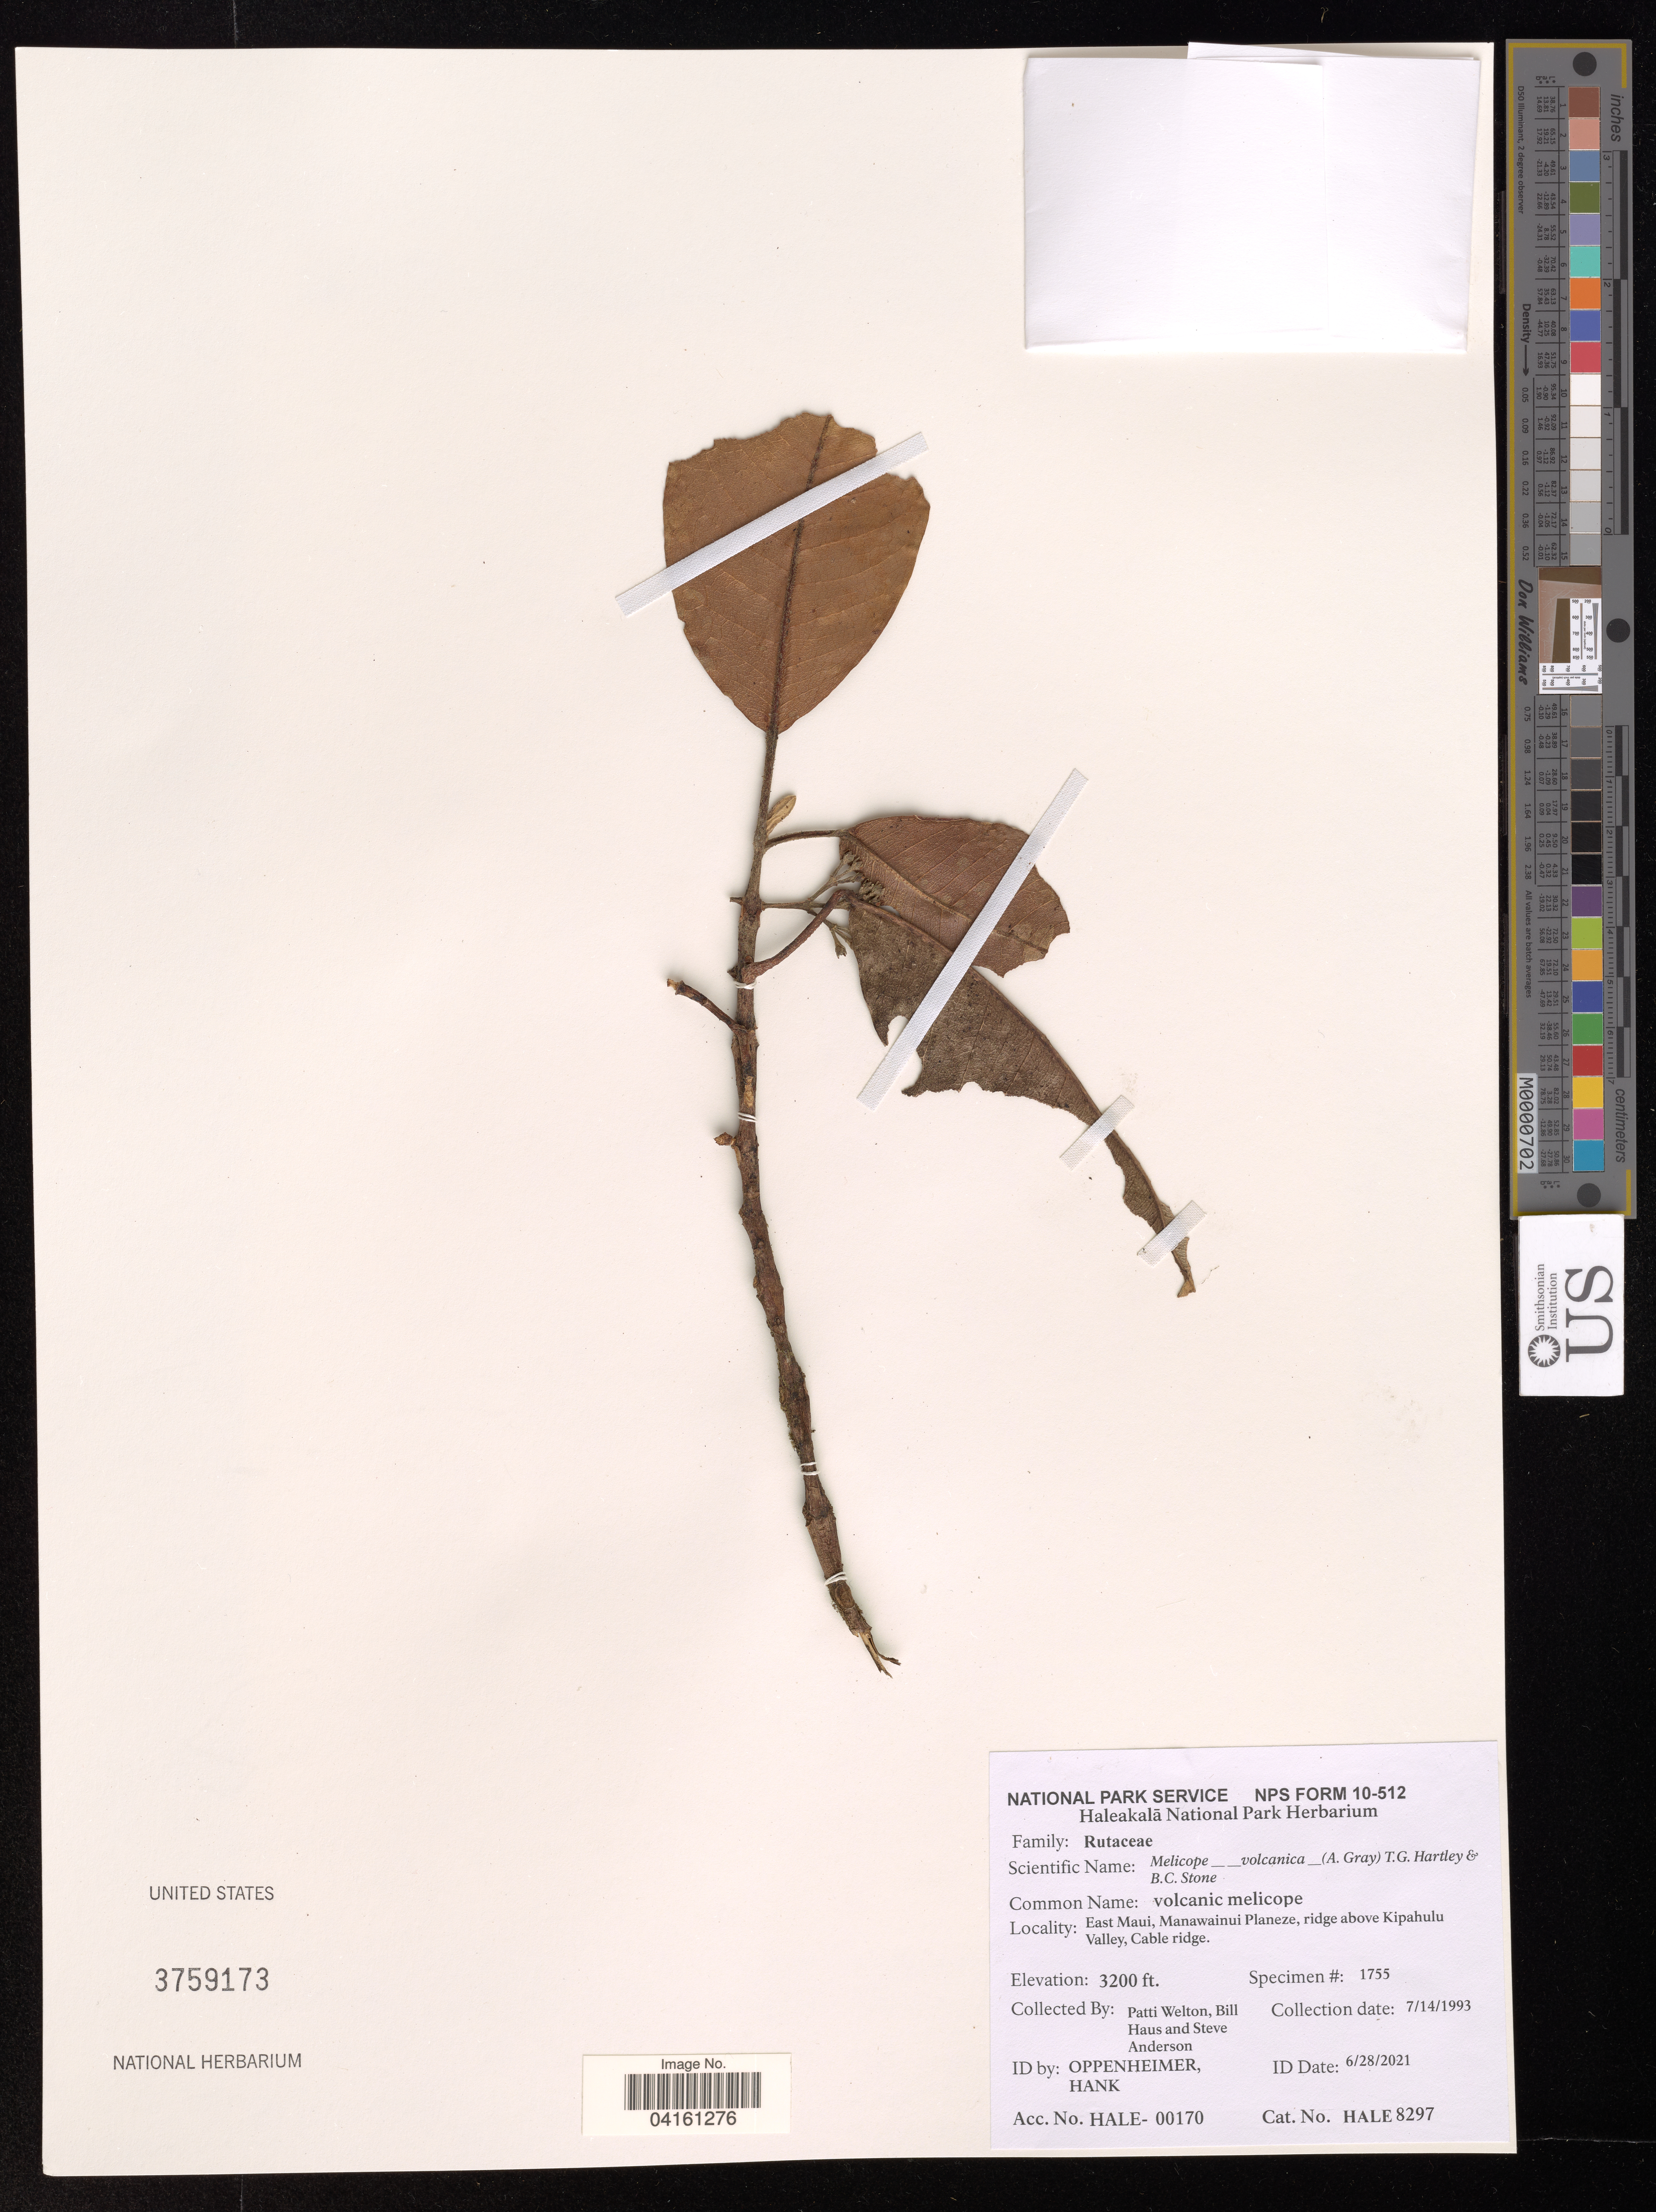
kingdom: Plantae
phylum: Tracheophyta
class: Magnoliopsida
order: Sapindales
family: Rutaceae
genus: Melicope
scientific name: Melicope volcanica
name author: (A. Gray) T.G. Hartley & B.C. Stone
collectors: P. Welton, B. Haus & S. Anderson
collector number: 1755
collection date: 1993-07-14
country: United States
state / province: Hawaii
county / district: Maui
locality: East Maui, Manawainui Planeze, ridge above Kipahulu Valley, Cable ridge.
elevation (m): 975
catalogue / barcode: US 3759173